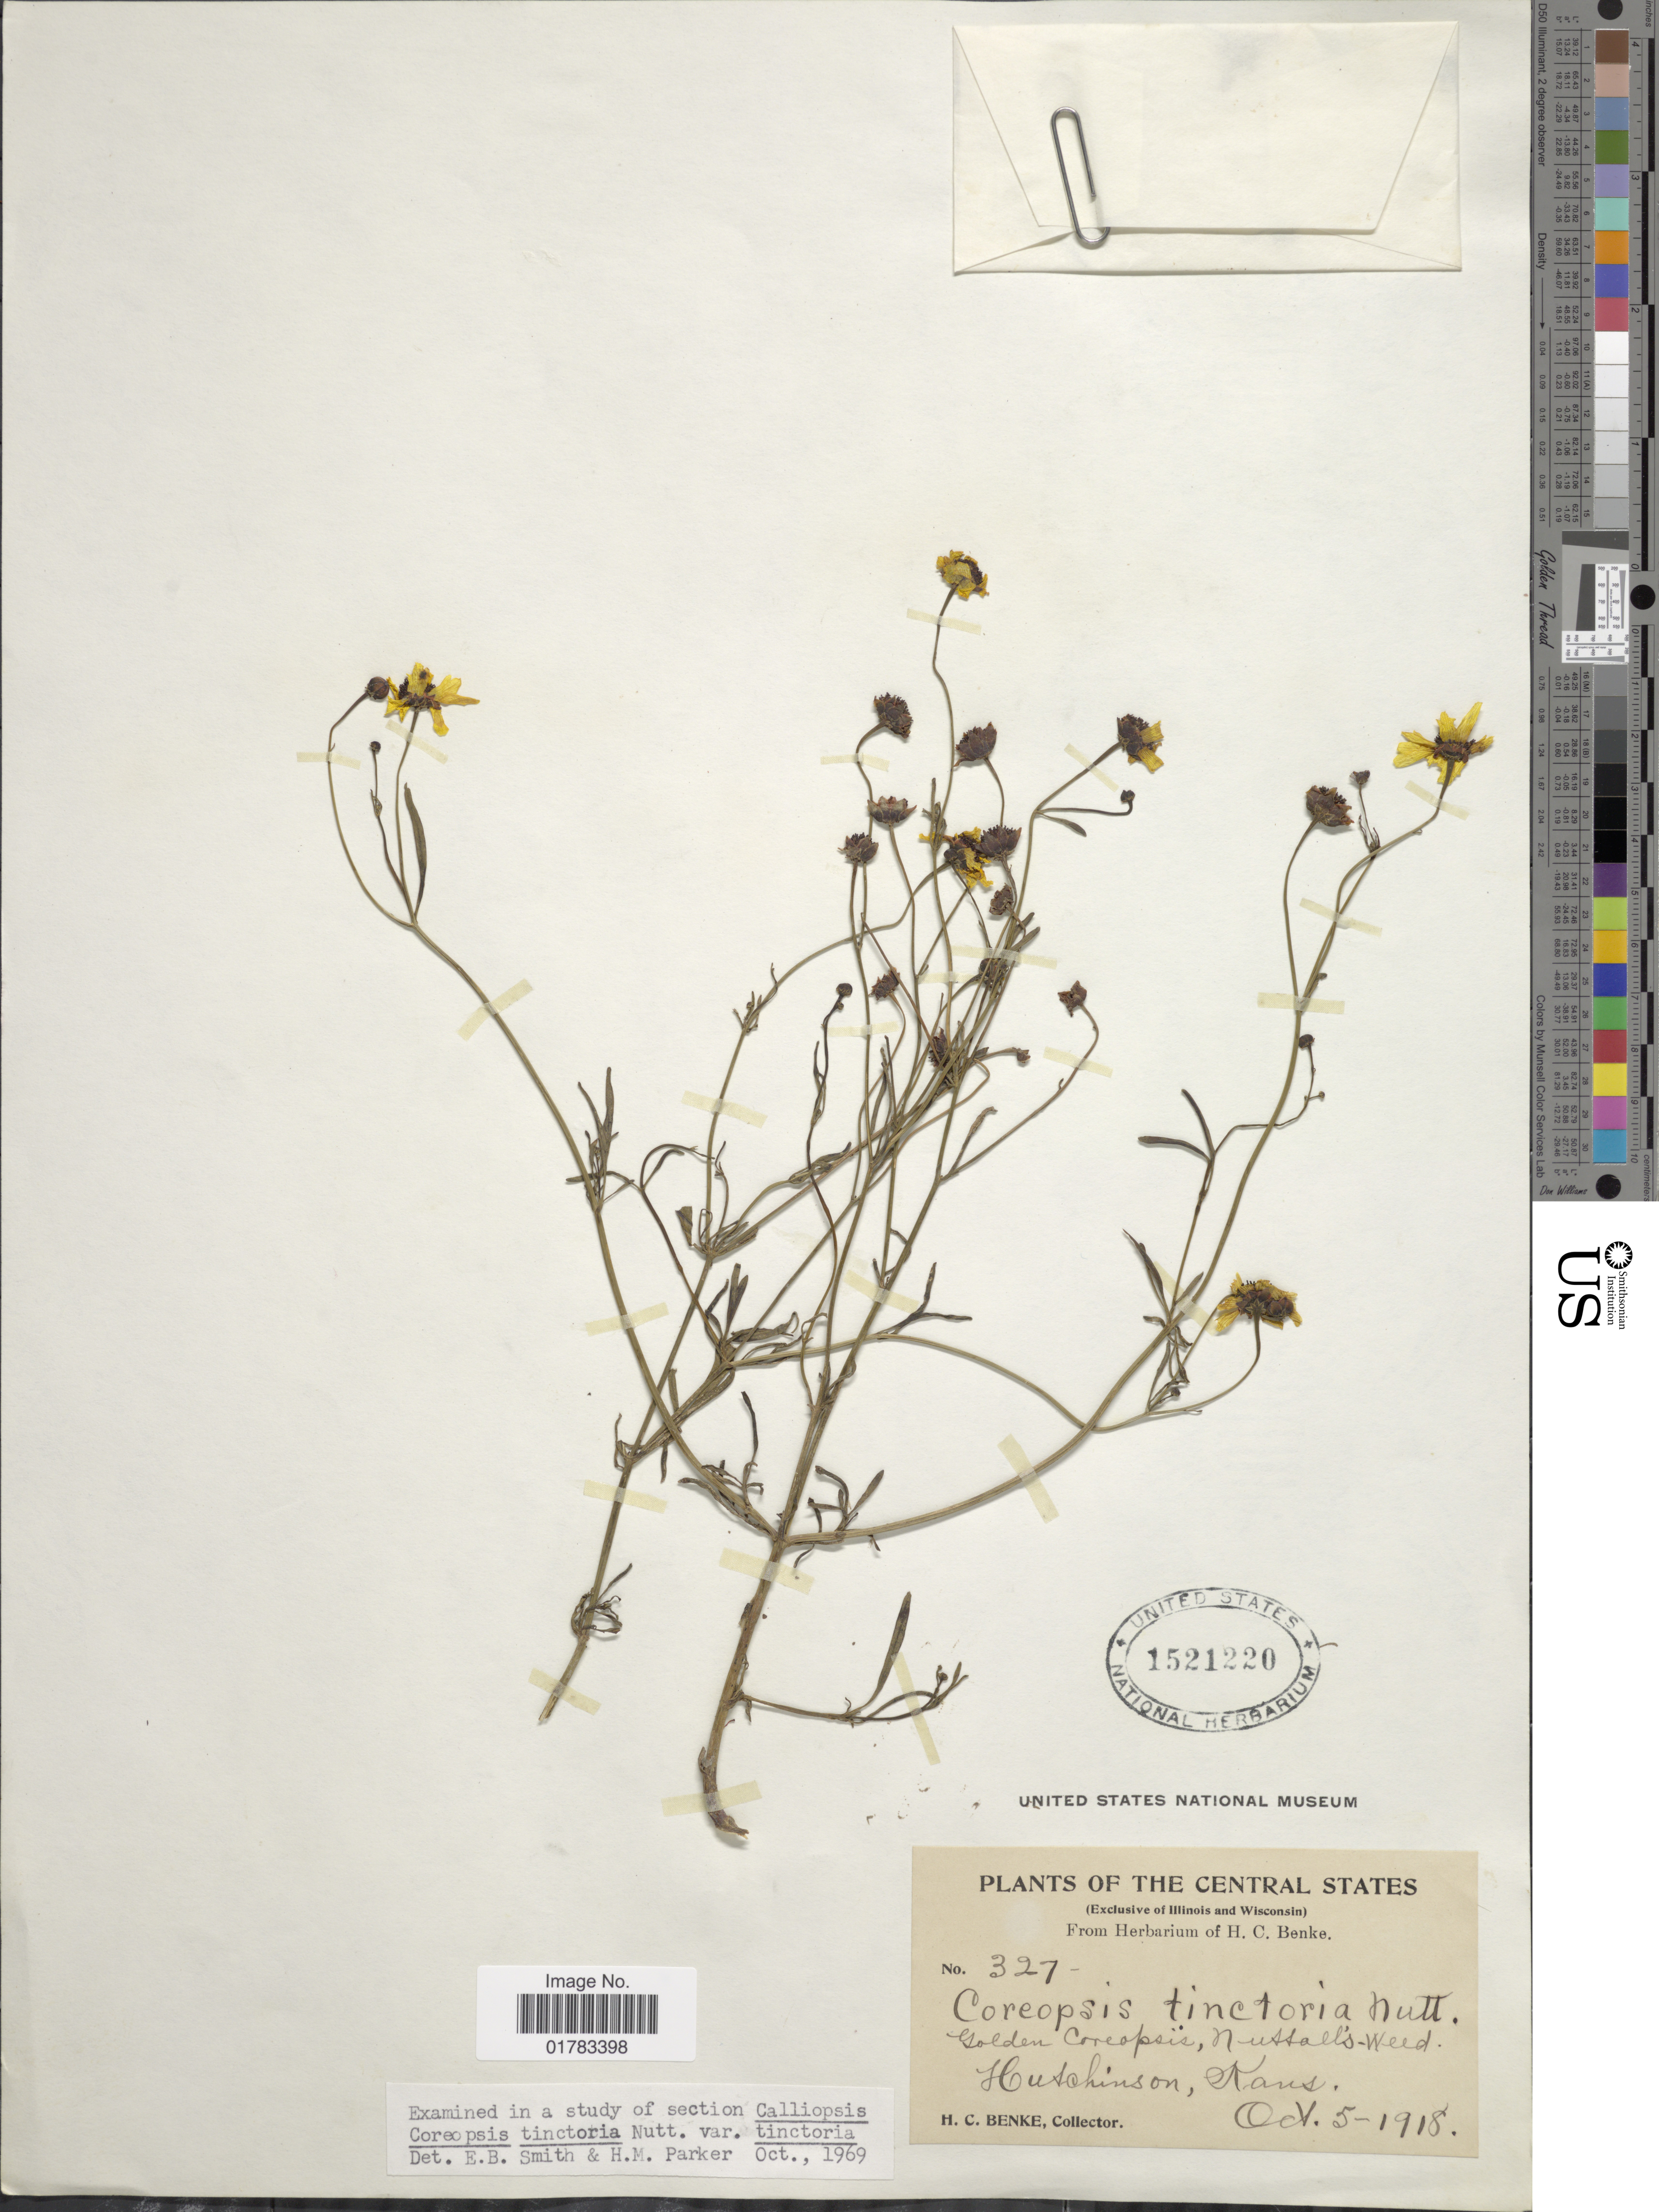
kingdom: Plantae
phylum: Tracheophyta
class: Magnoliopsida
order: Asterales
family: Asteraceae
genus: Coreopsis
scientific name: Coreopsis tinctoria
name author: Nutt.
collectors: H. Benke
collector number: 327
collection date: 1918-10-05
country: United States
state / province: Kansas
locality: Central States, Hutchinson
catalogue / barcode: US 1521220